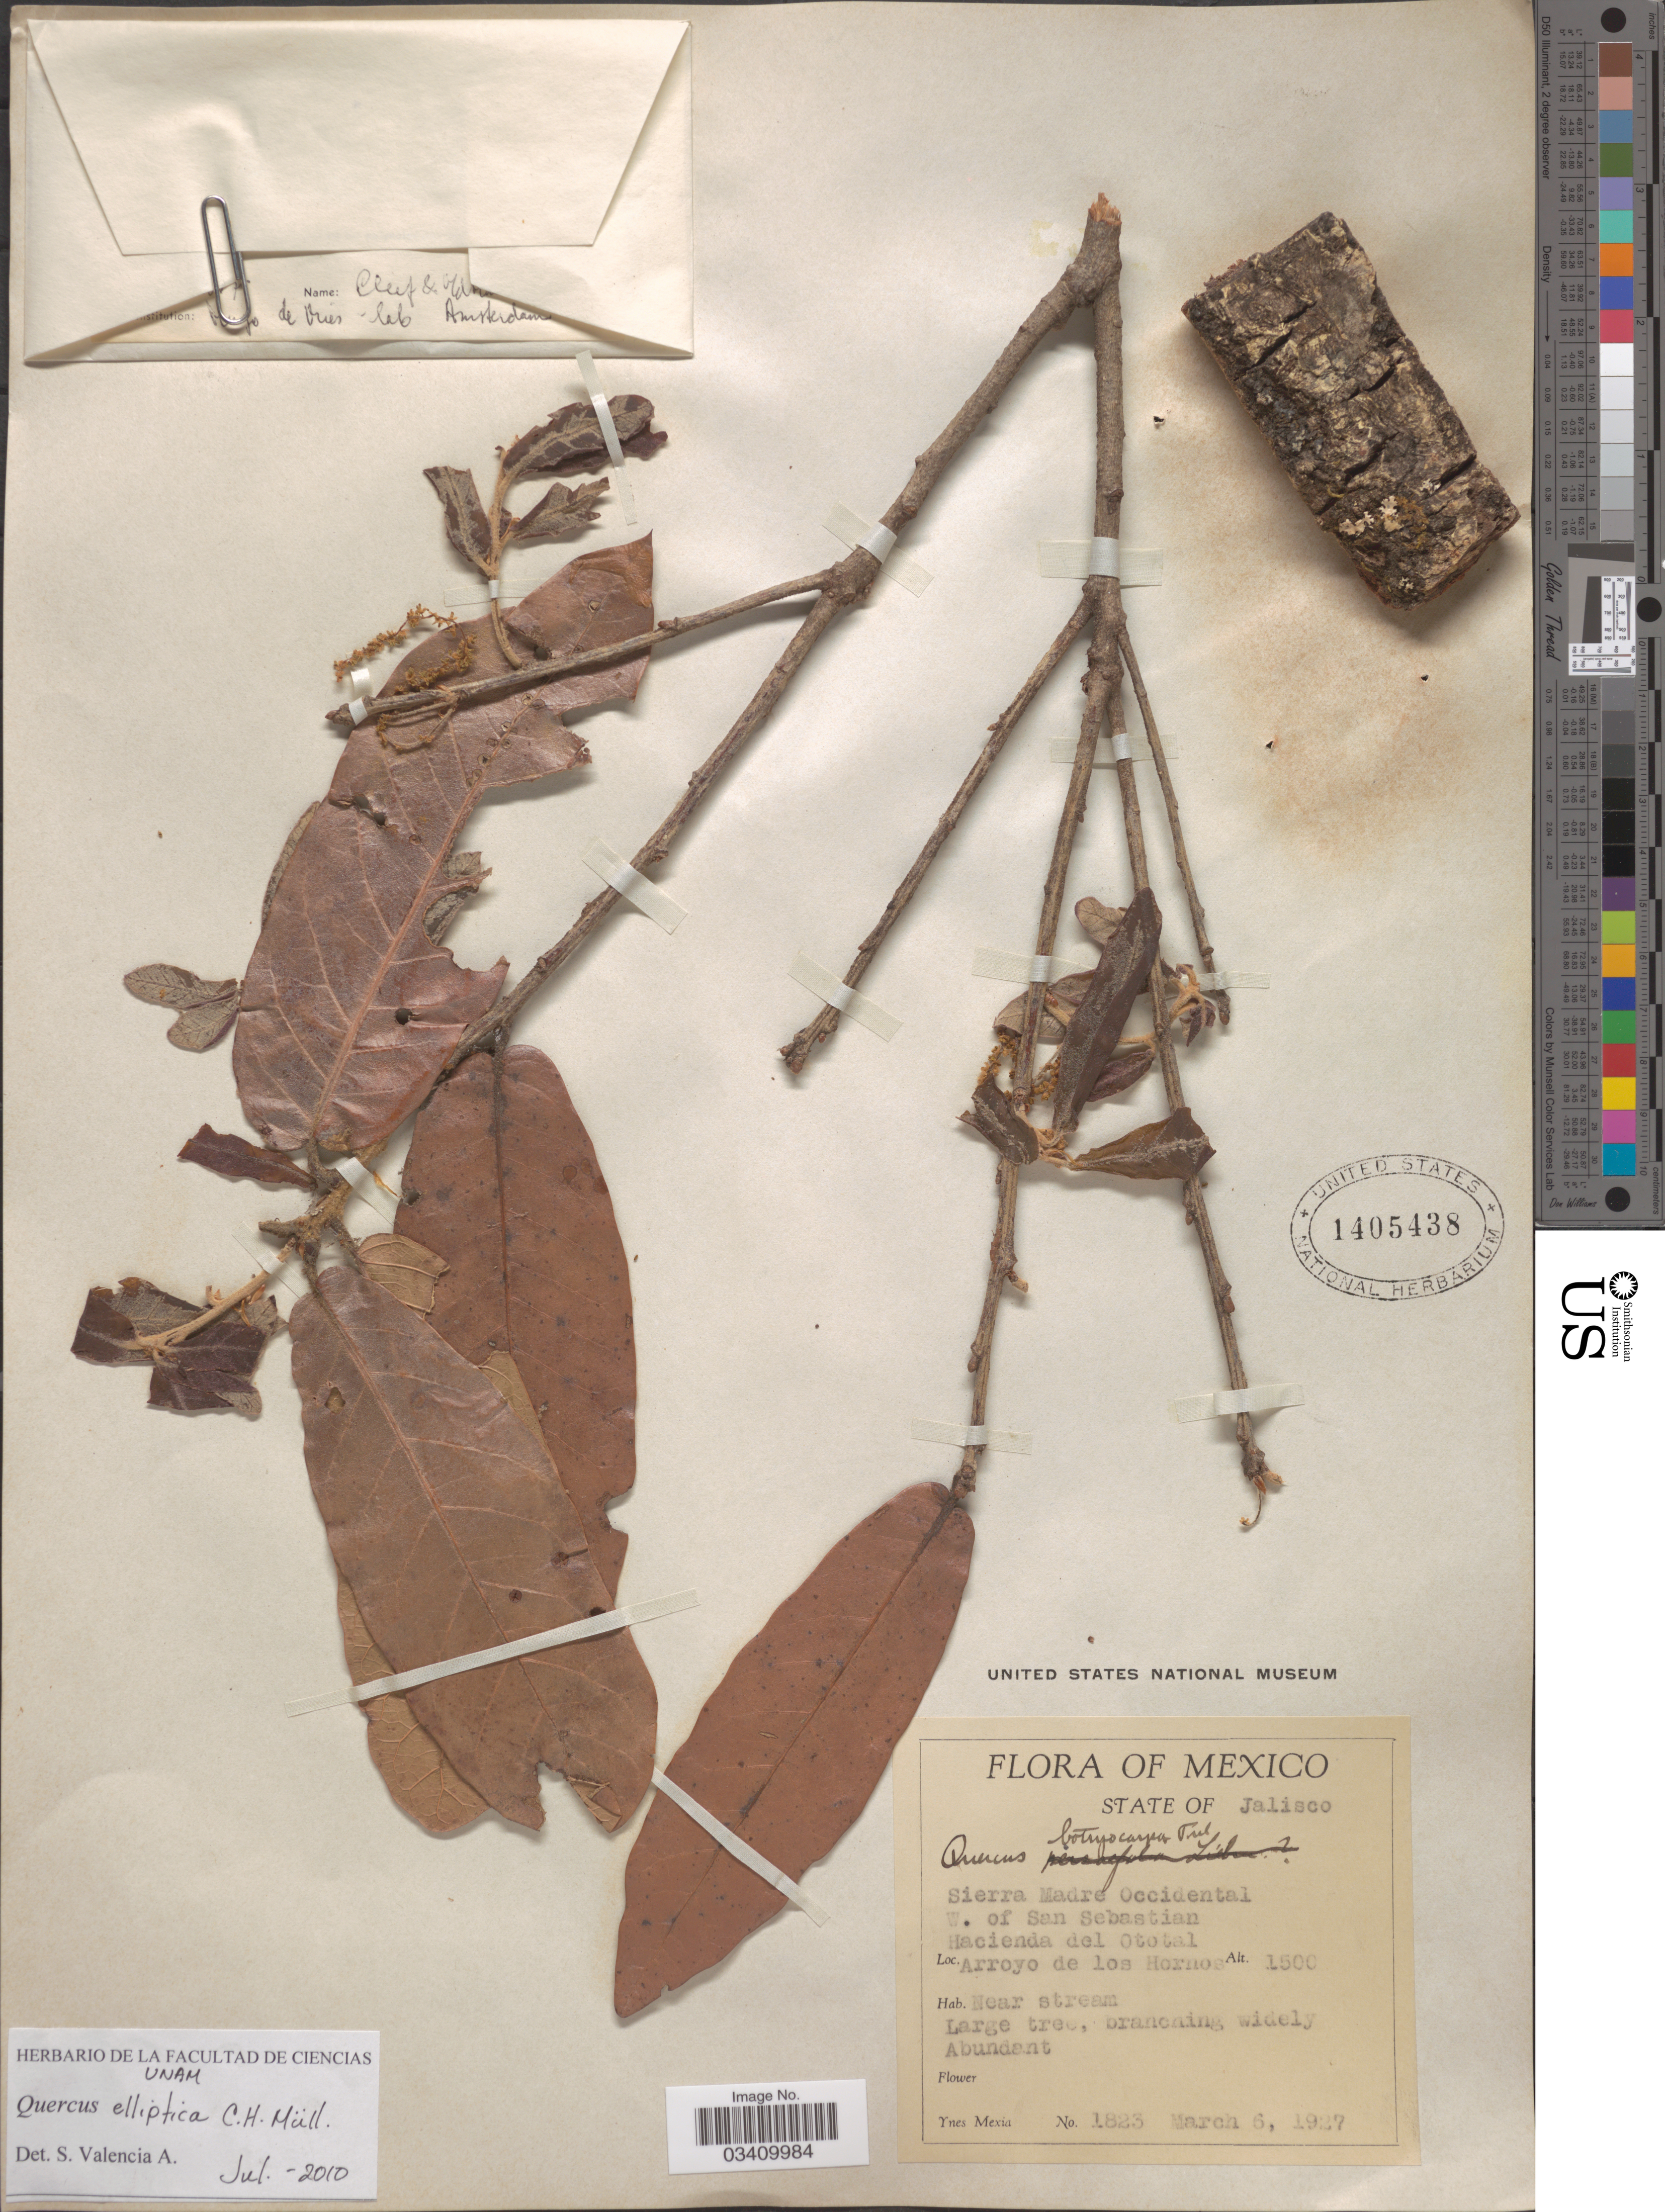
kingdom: Plantae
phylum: Tracheophyta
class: Magnoliopsida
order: Fagales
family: Fagaceae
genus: Quercus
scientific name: Quercus elliptica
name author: Née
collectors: Y. Mexia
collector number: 1823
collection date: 1927-03-06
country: Mexico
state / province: Jalisco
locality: Sierra Madre Occidental. W. of San Sebastian. Hacienda del Ototal. Arroyo de los Hornos. Near stream.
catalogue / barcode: US 1405438